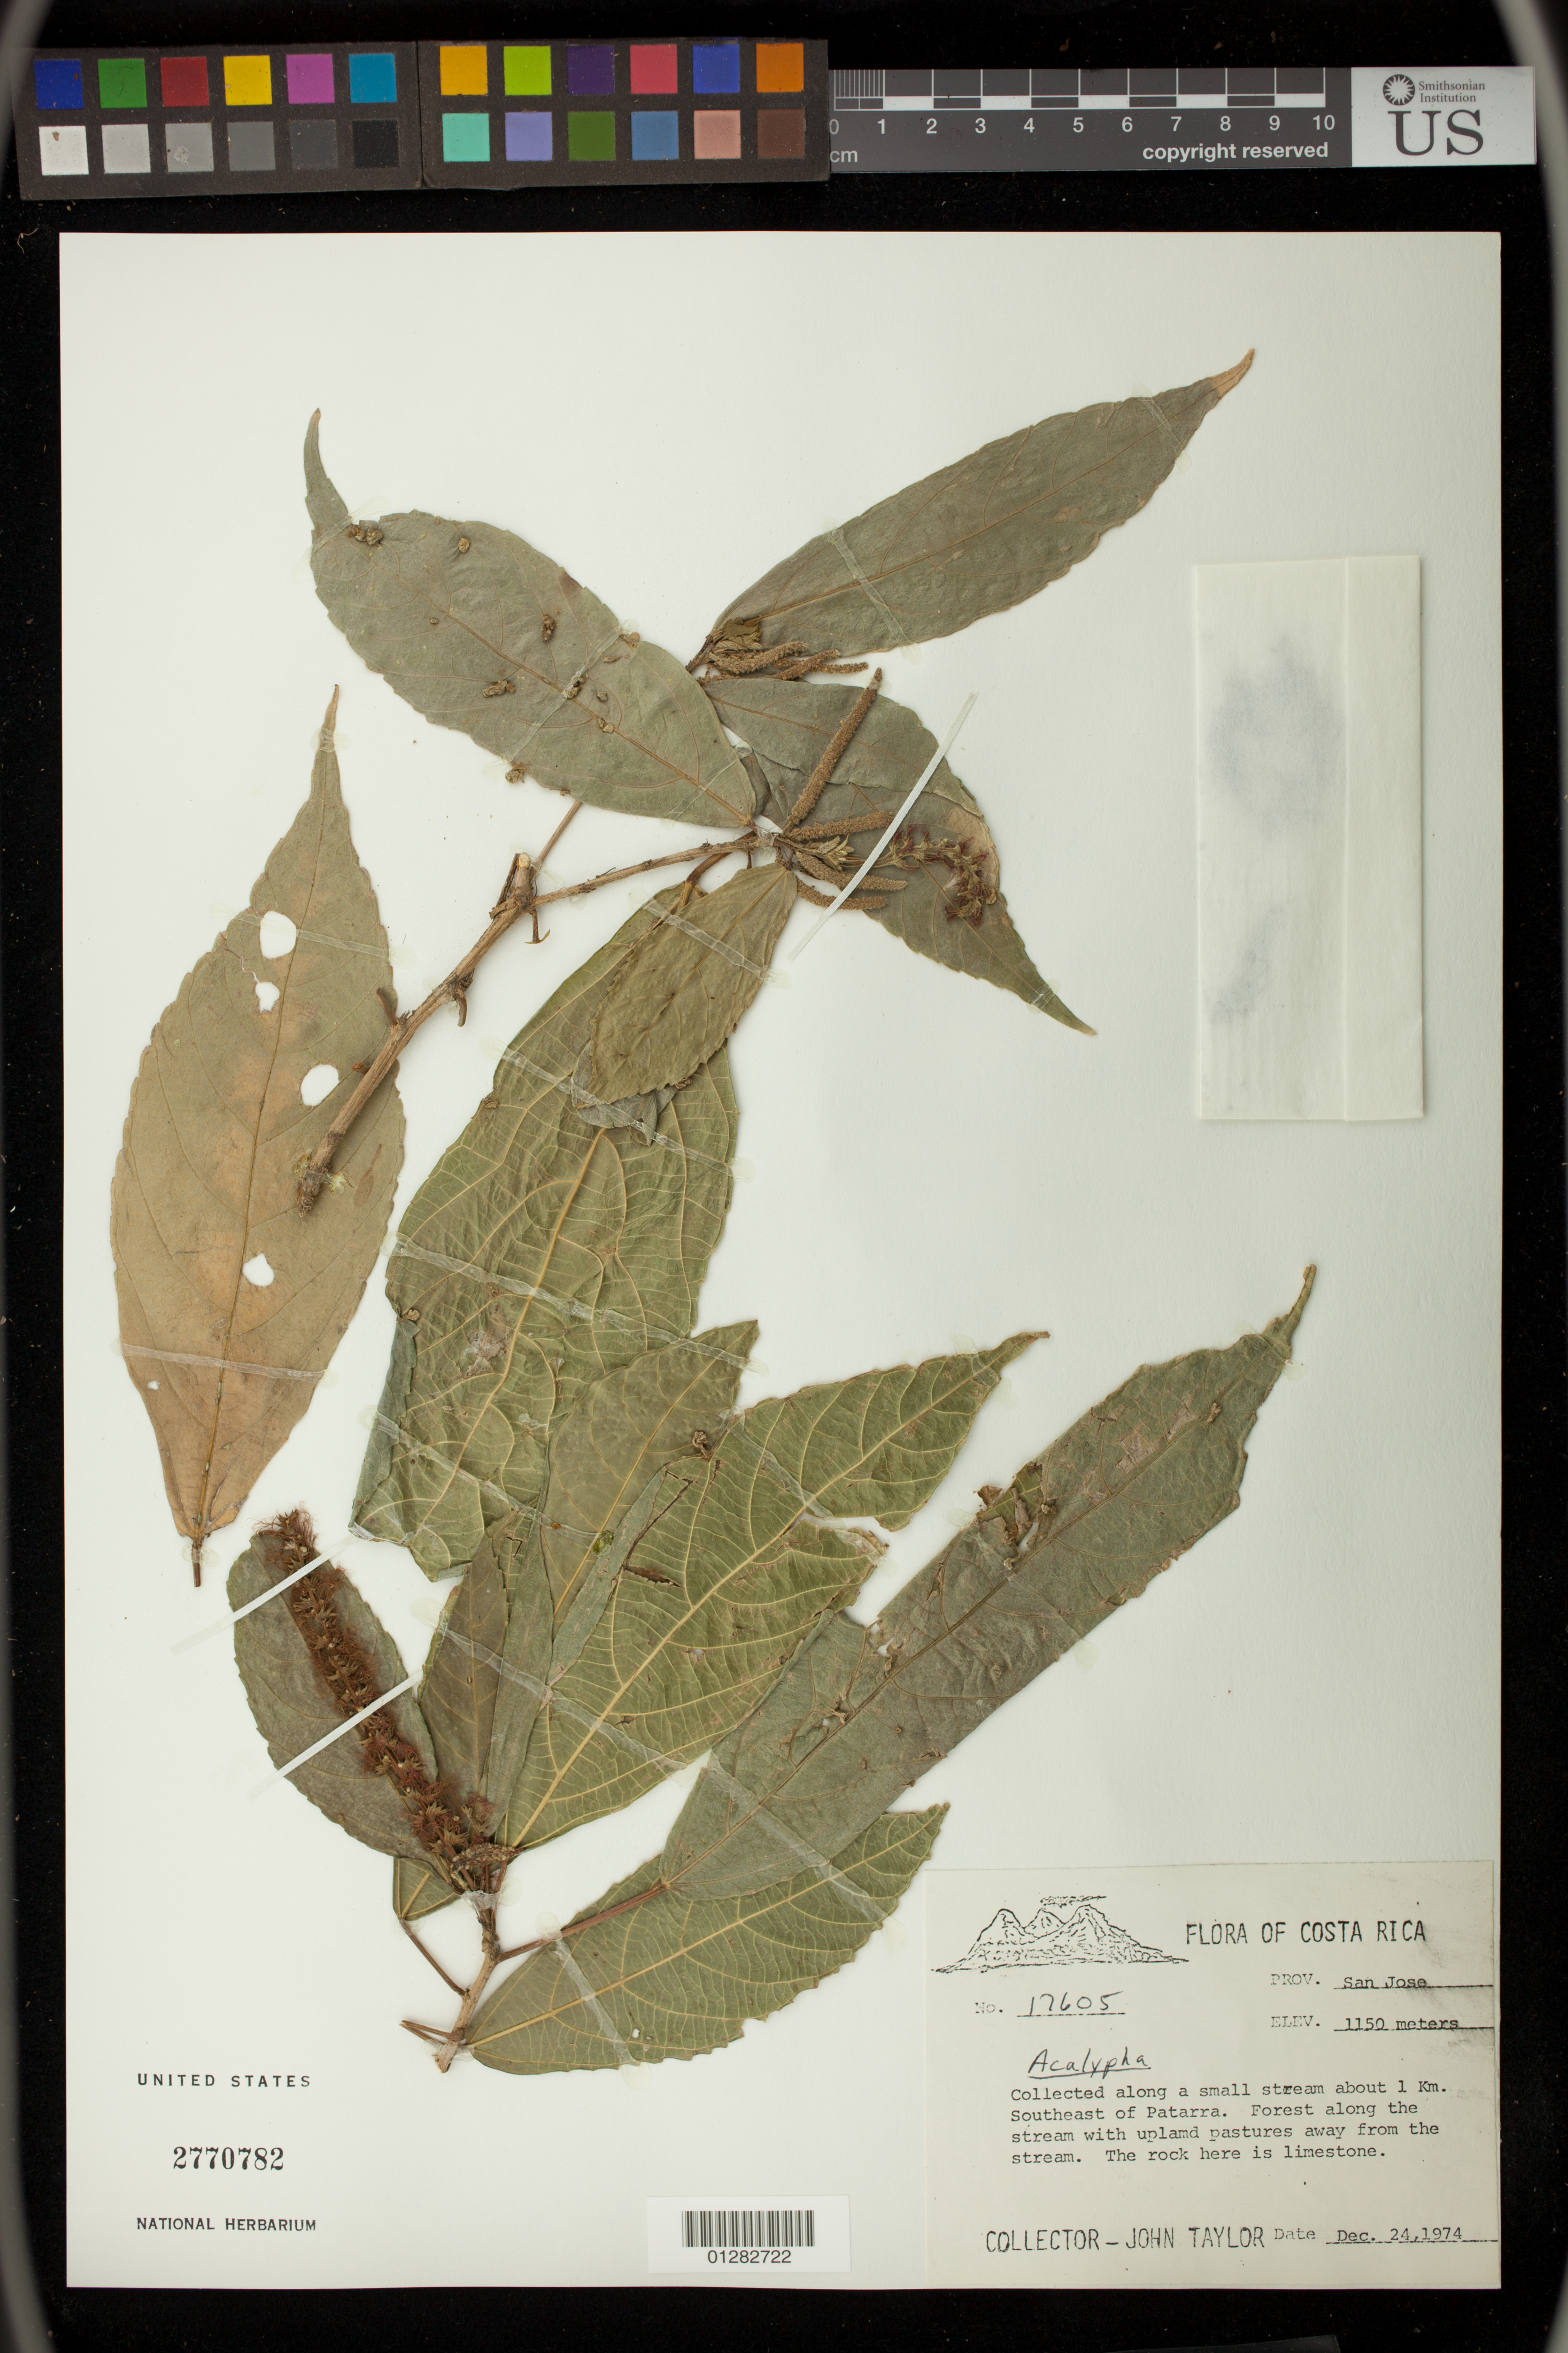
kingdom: Plantae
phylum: Tracheophyta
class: Magnoliopsida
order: Malpighiales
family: Euphorbiaceae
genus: Acalypha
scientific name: Acalypha wilkesiana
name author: Müll. Arg. in DC.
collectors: J. Taylor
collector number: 17605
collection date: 1974-12-24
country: Costa Rica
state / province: San Jose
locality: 1 km southeast of Patarra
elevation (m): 351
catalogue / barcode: US 2770782